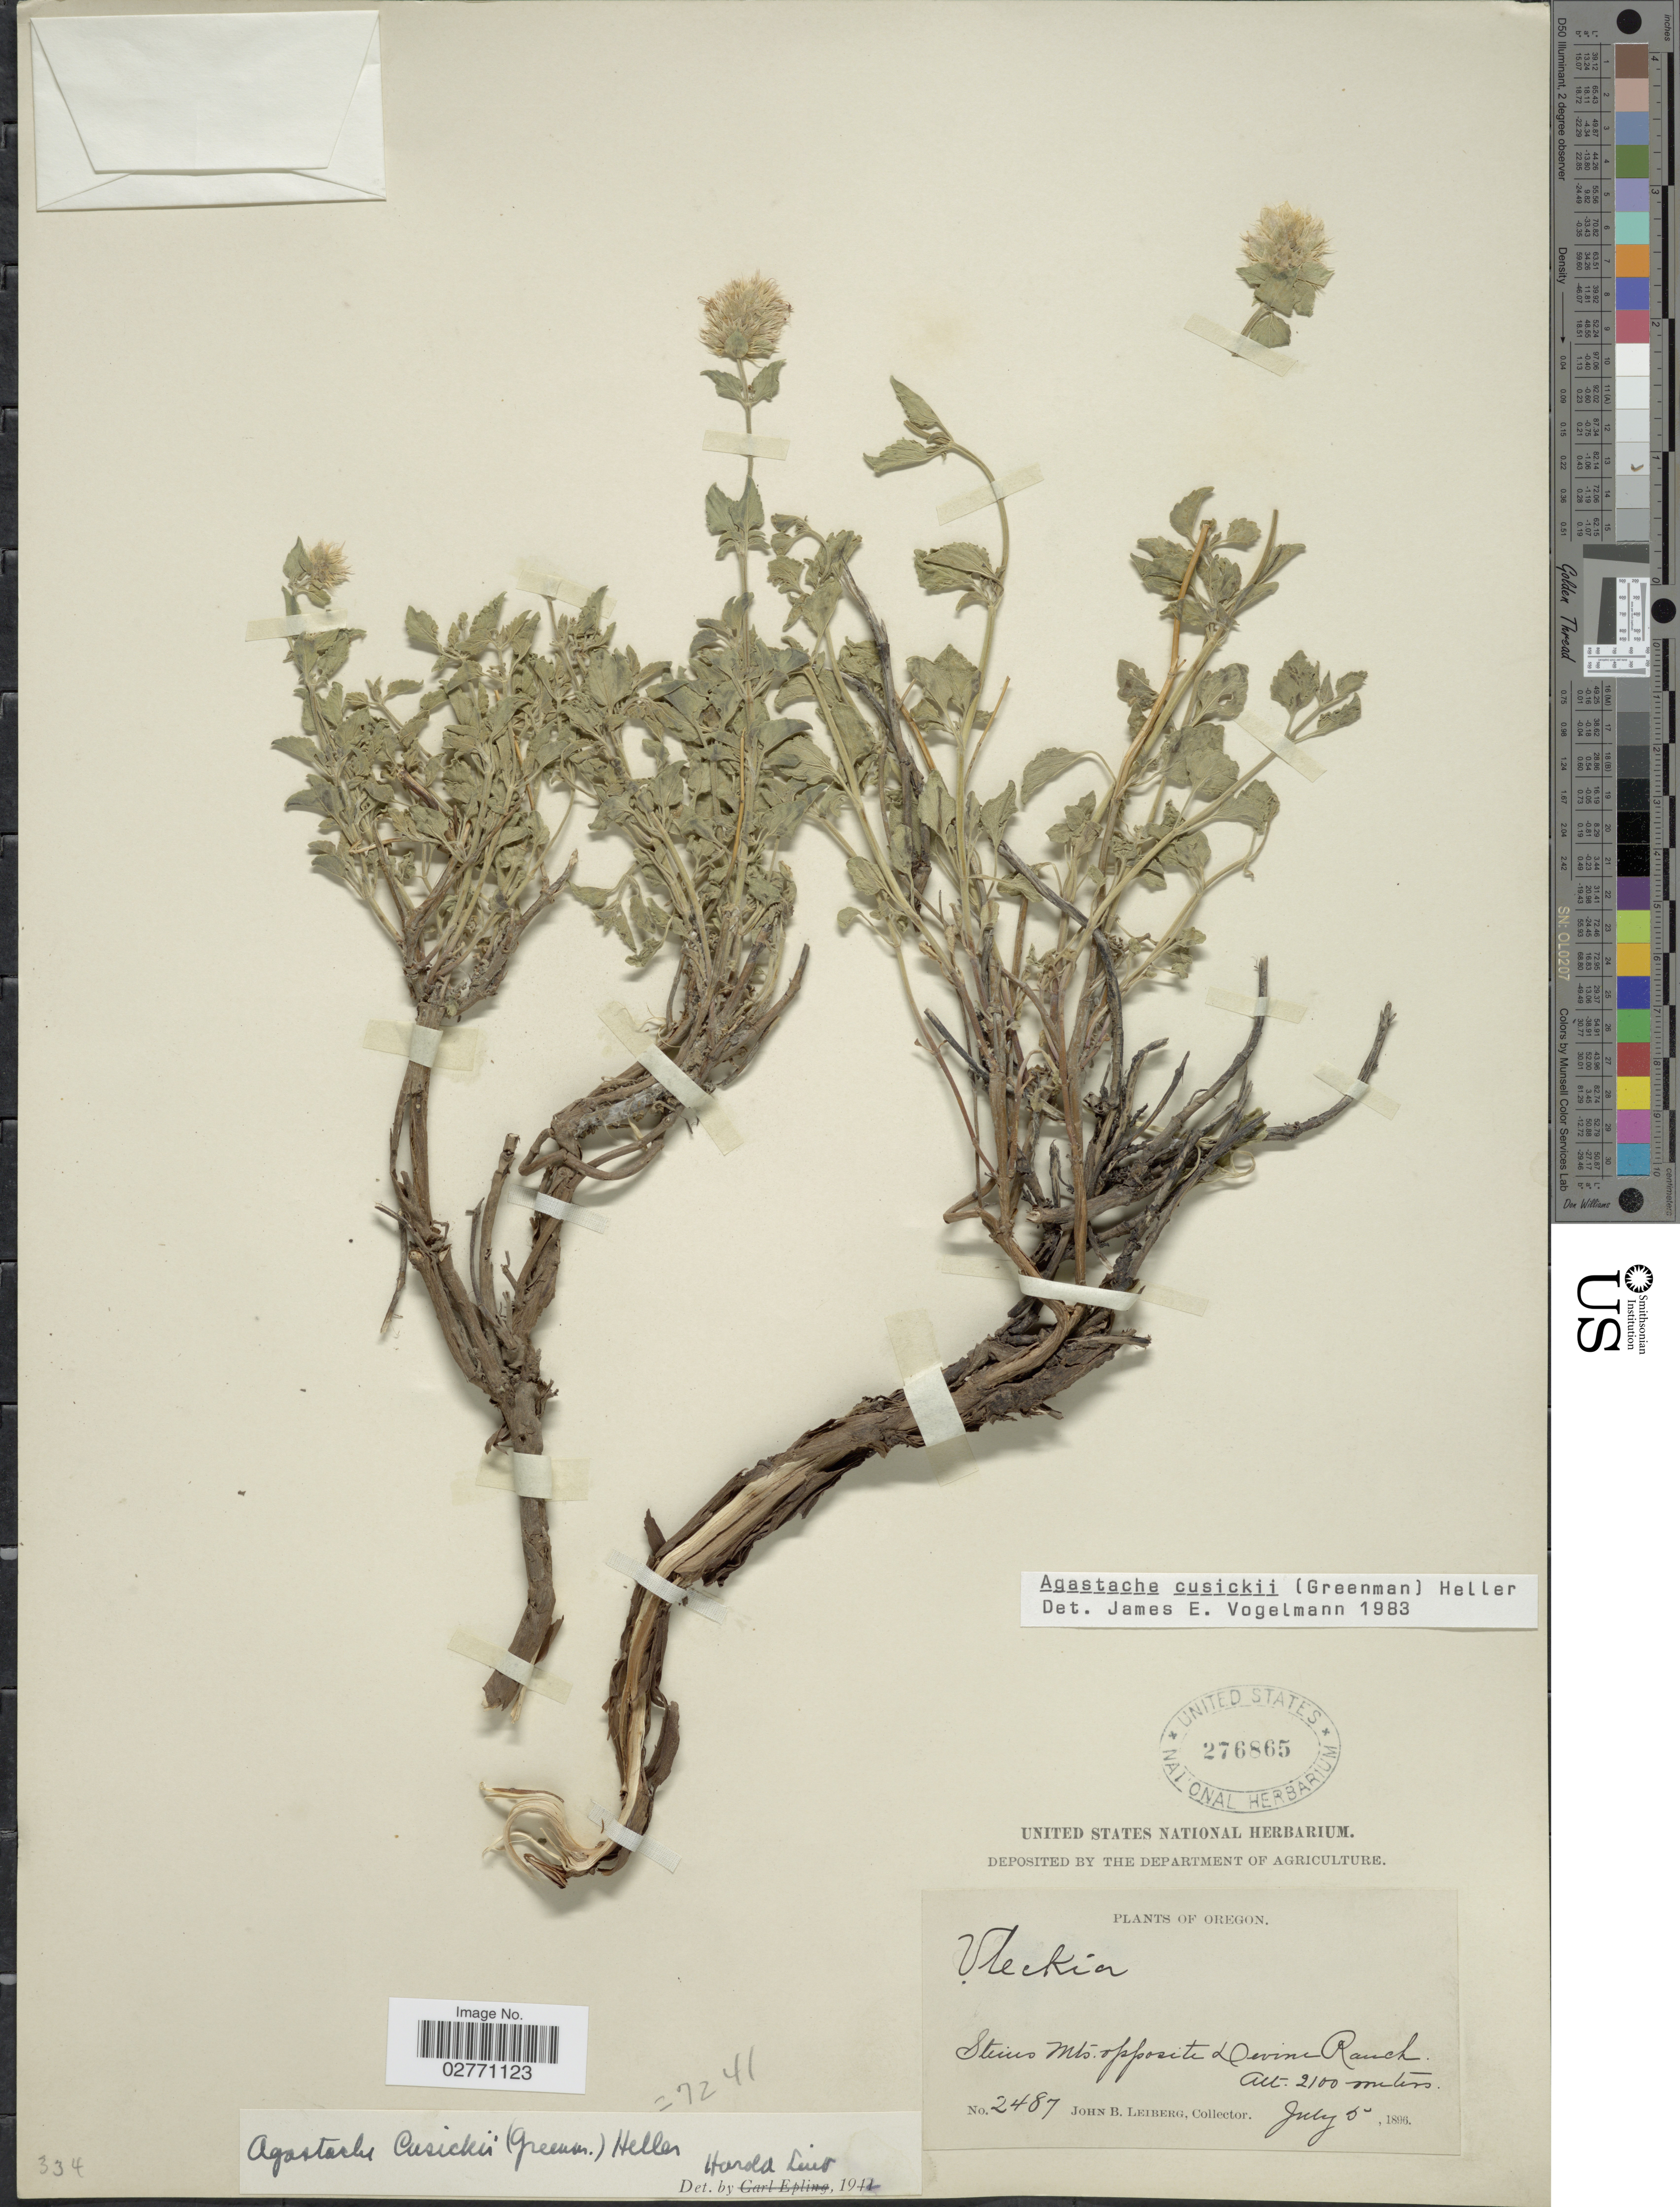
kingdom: Plantae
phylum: Tracheophyta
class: Magnoliopsida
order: Lamiales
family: Lamiaceae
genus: Agastache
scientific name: Agastache cusickii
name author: (Greenm.) A. Heller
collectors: J. B. Leiberg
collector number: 2487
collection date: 1896-07-05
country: United States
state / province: Oregon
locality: Steins Mts. opposite Devine Ranch.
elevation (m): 2100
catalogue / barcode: US 276865